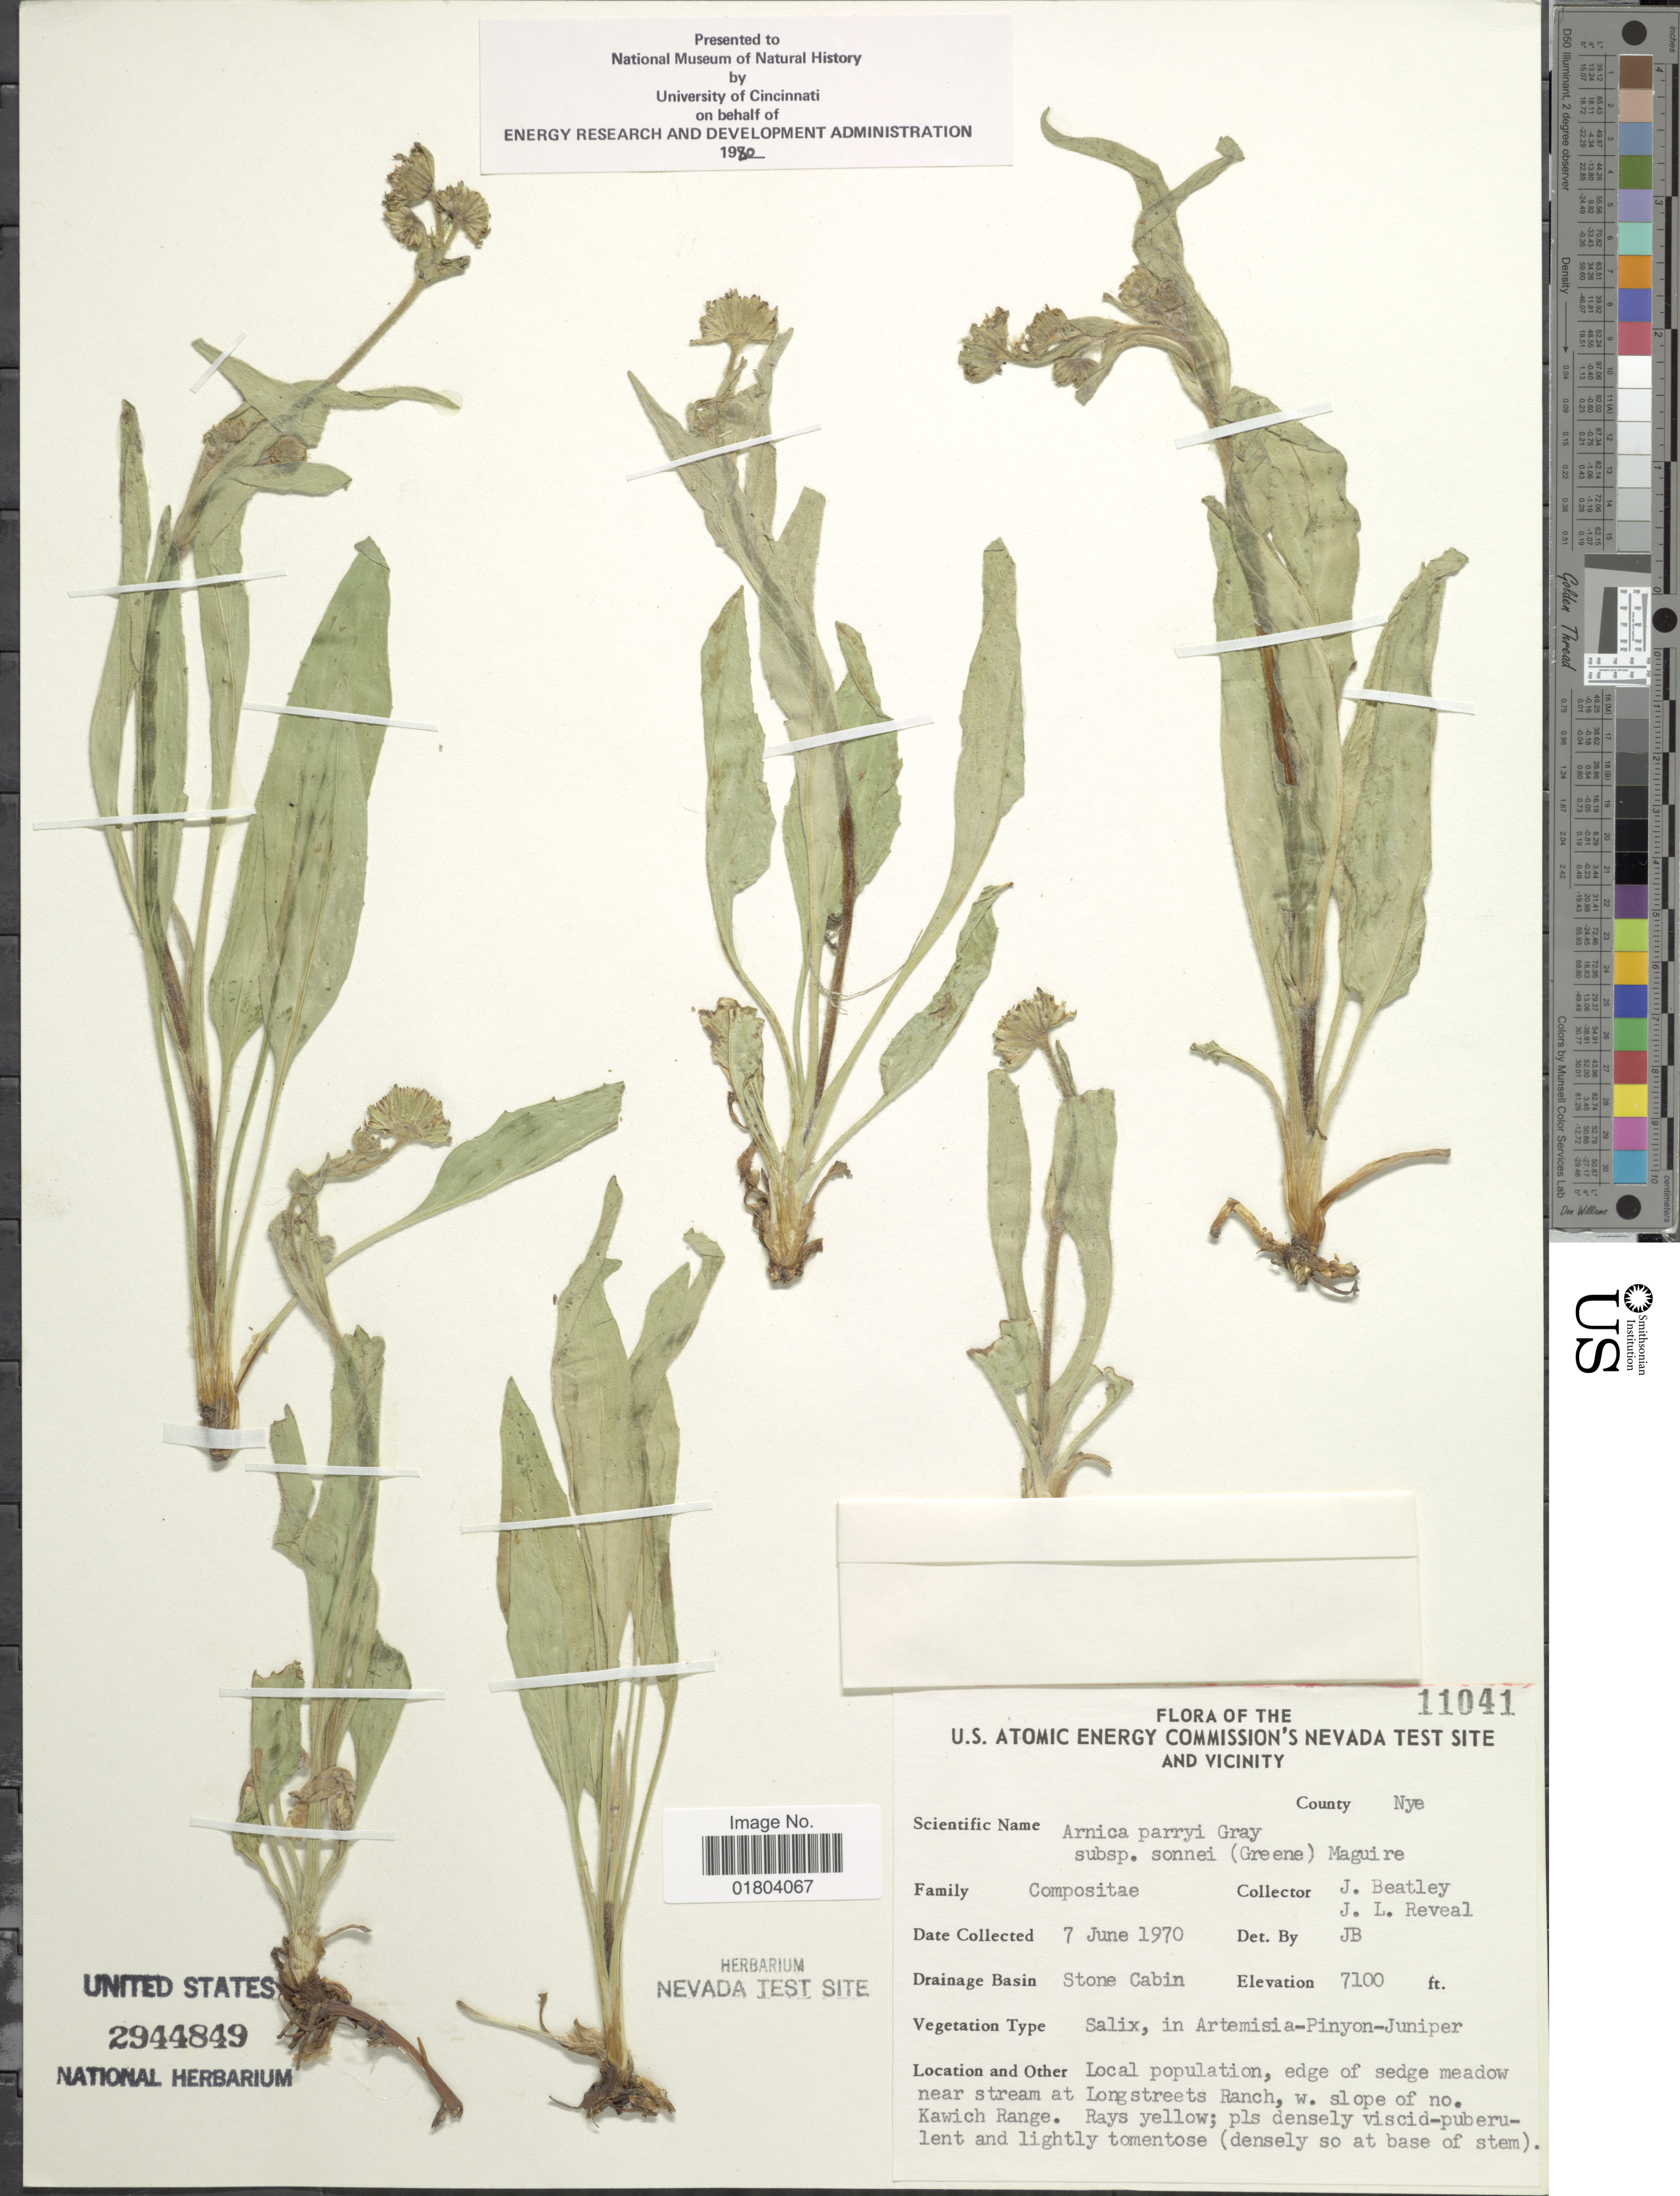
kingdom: Plantae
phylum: Tracheophyta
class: Magnoliopsida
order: Asterales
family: Asteraceae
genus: Arnica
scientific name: Arnica parryi subsp. sonnei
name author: (Greene) Maguire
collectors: J. C. Beatley & J. L. Reveal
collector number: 11041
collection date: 1970-06-07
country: United States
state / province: Nevada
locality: U.S.Atomic Energy Commission's Nevada Test Site and Vicinity, County Nye, Drainage Basin Stone Cabin, Local population, edge of sedge meadow near stream at Longstreets Ranch, w. slope of no. Kawich Range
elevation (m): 2164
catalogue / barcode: US 2944849